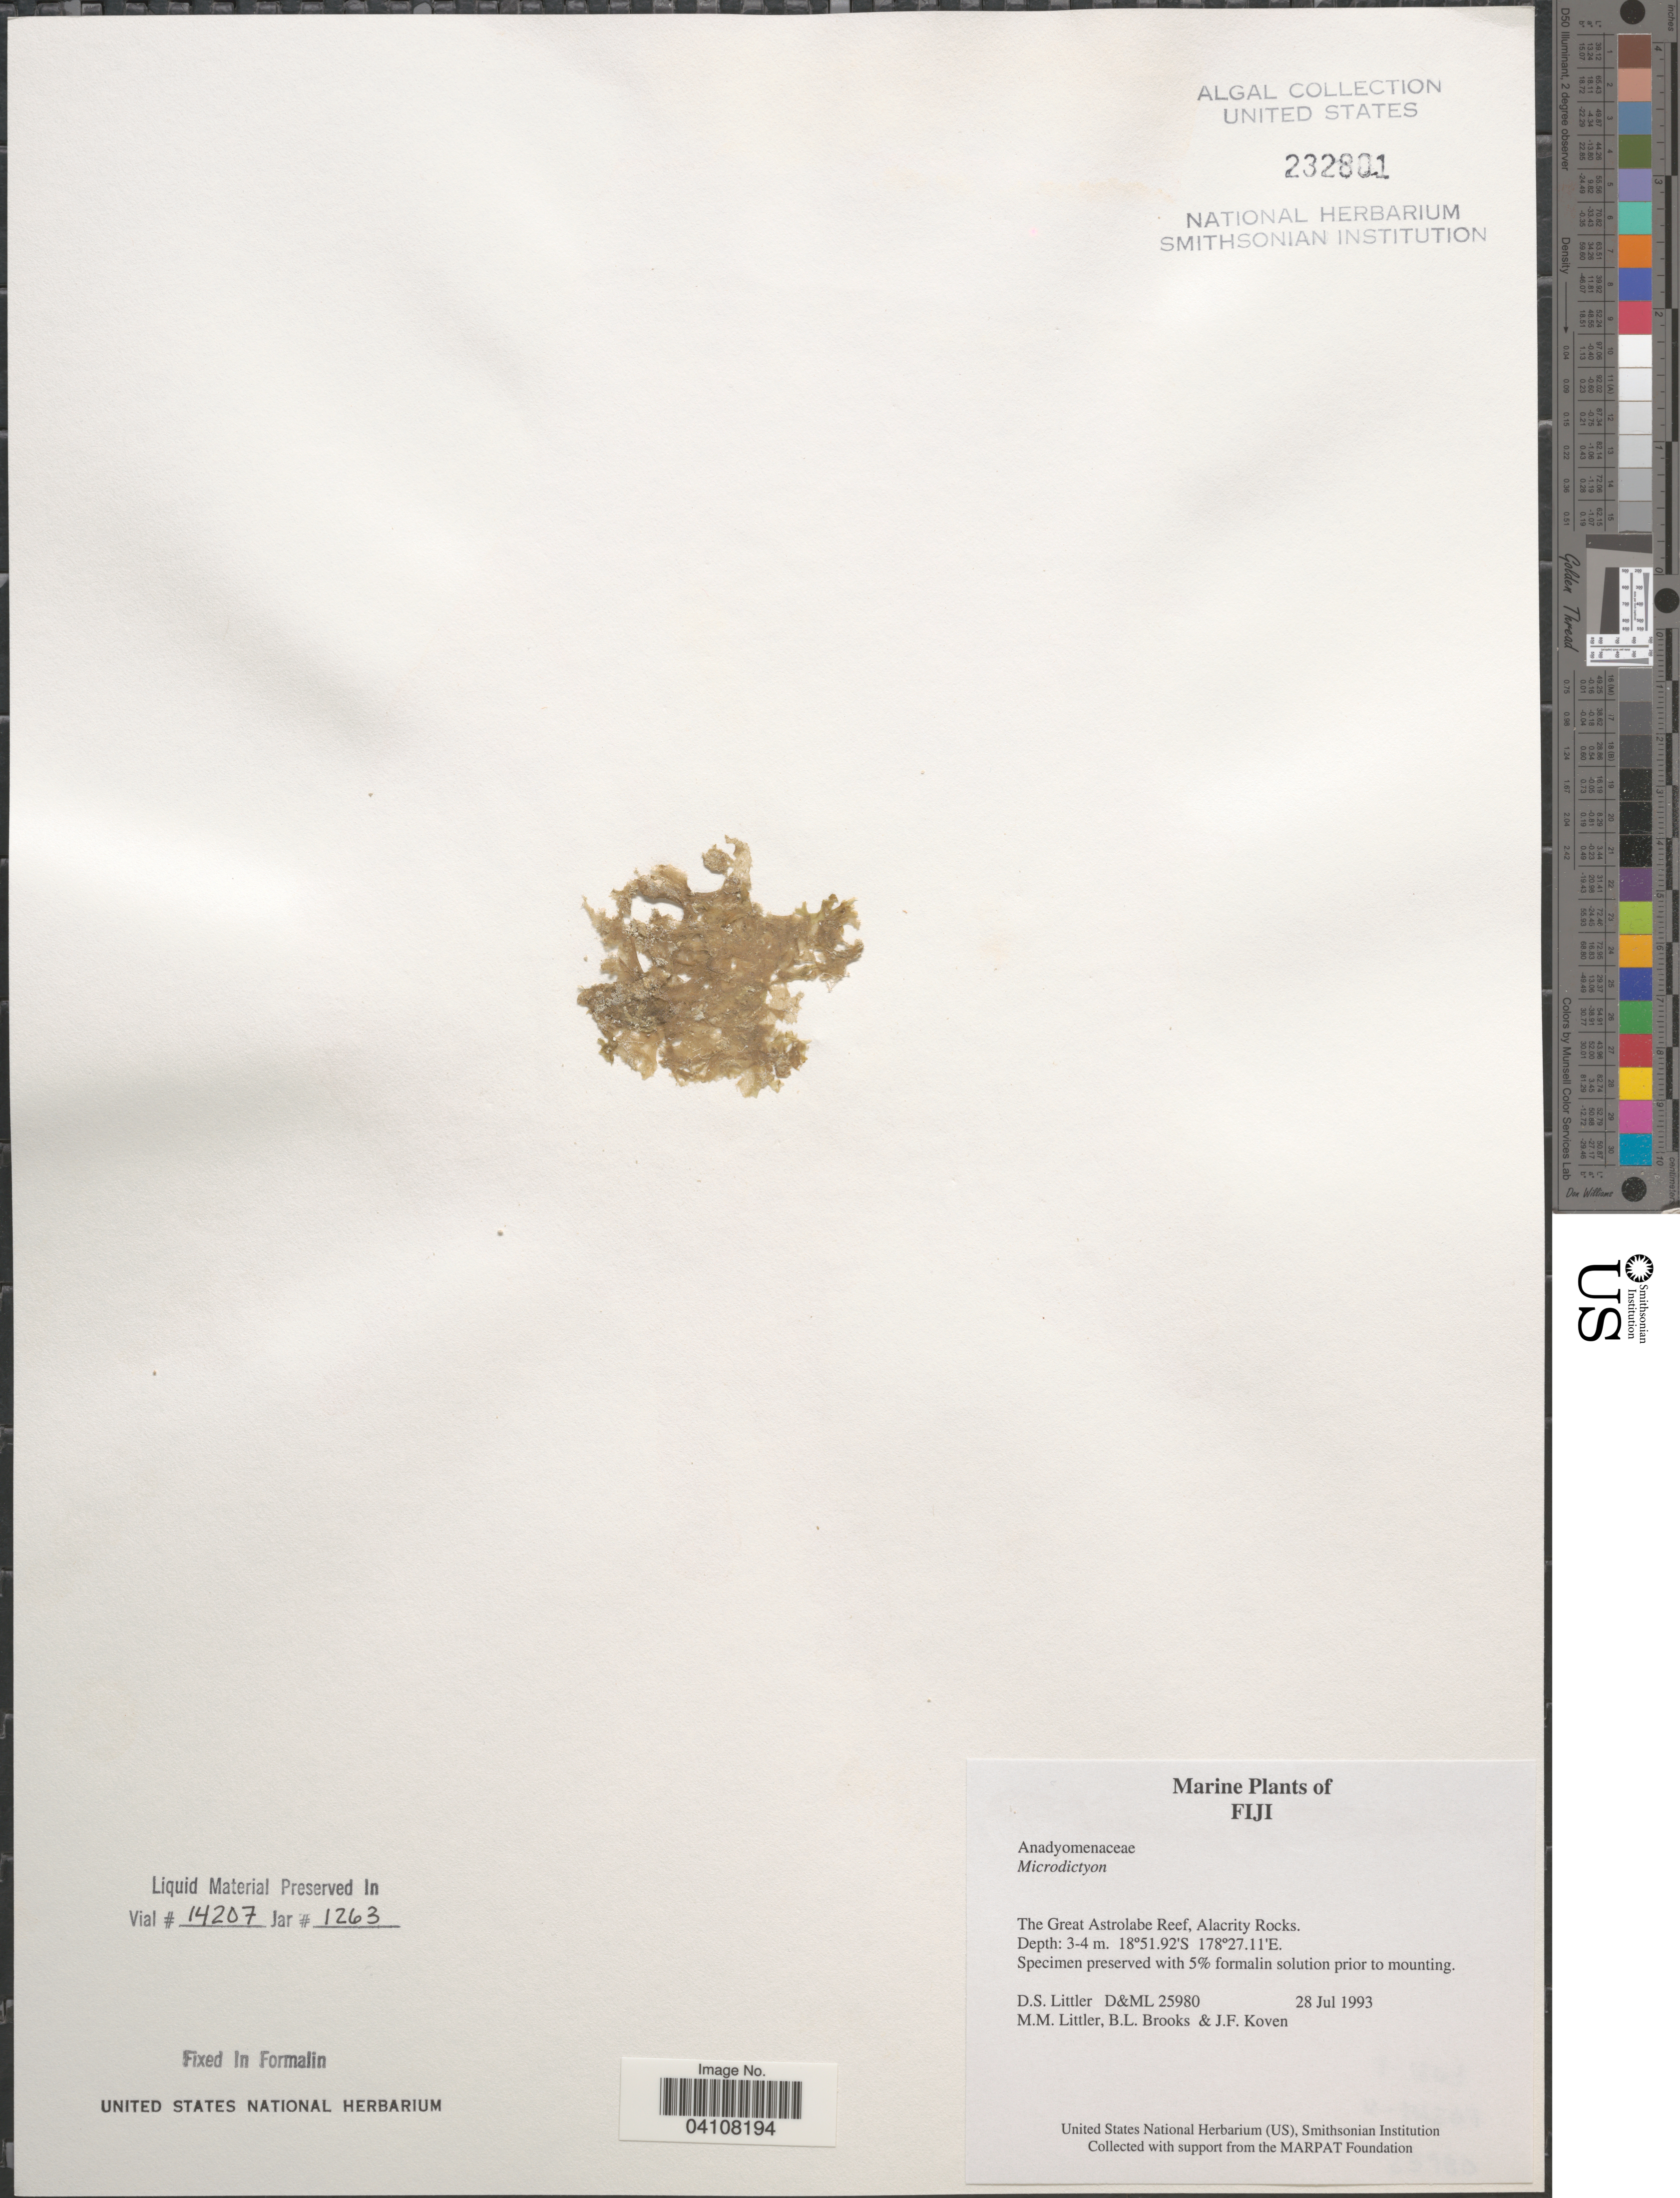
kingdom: Plantae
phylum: Chlorophyta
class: Ulvophyceae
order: Cladophorales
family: Anadyomenaceae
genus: Microdictyon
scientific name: Microdictyon sp.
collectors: D. S. Littler, B. Brooks & J. Koven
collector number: D&ML25980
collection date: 1993-07-28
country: Fiji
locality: The Great Astrolabe Reef, Alacrity Rocks.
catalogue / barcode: US 232801